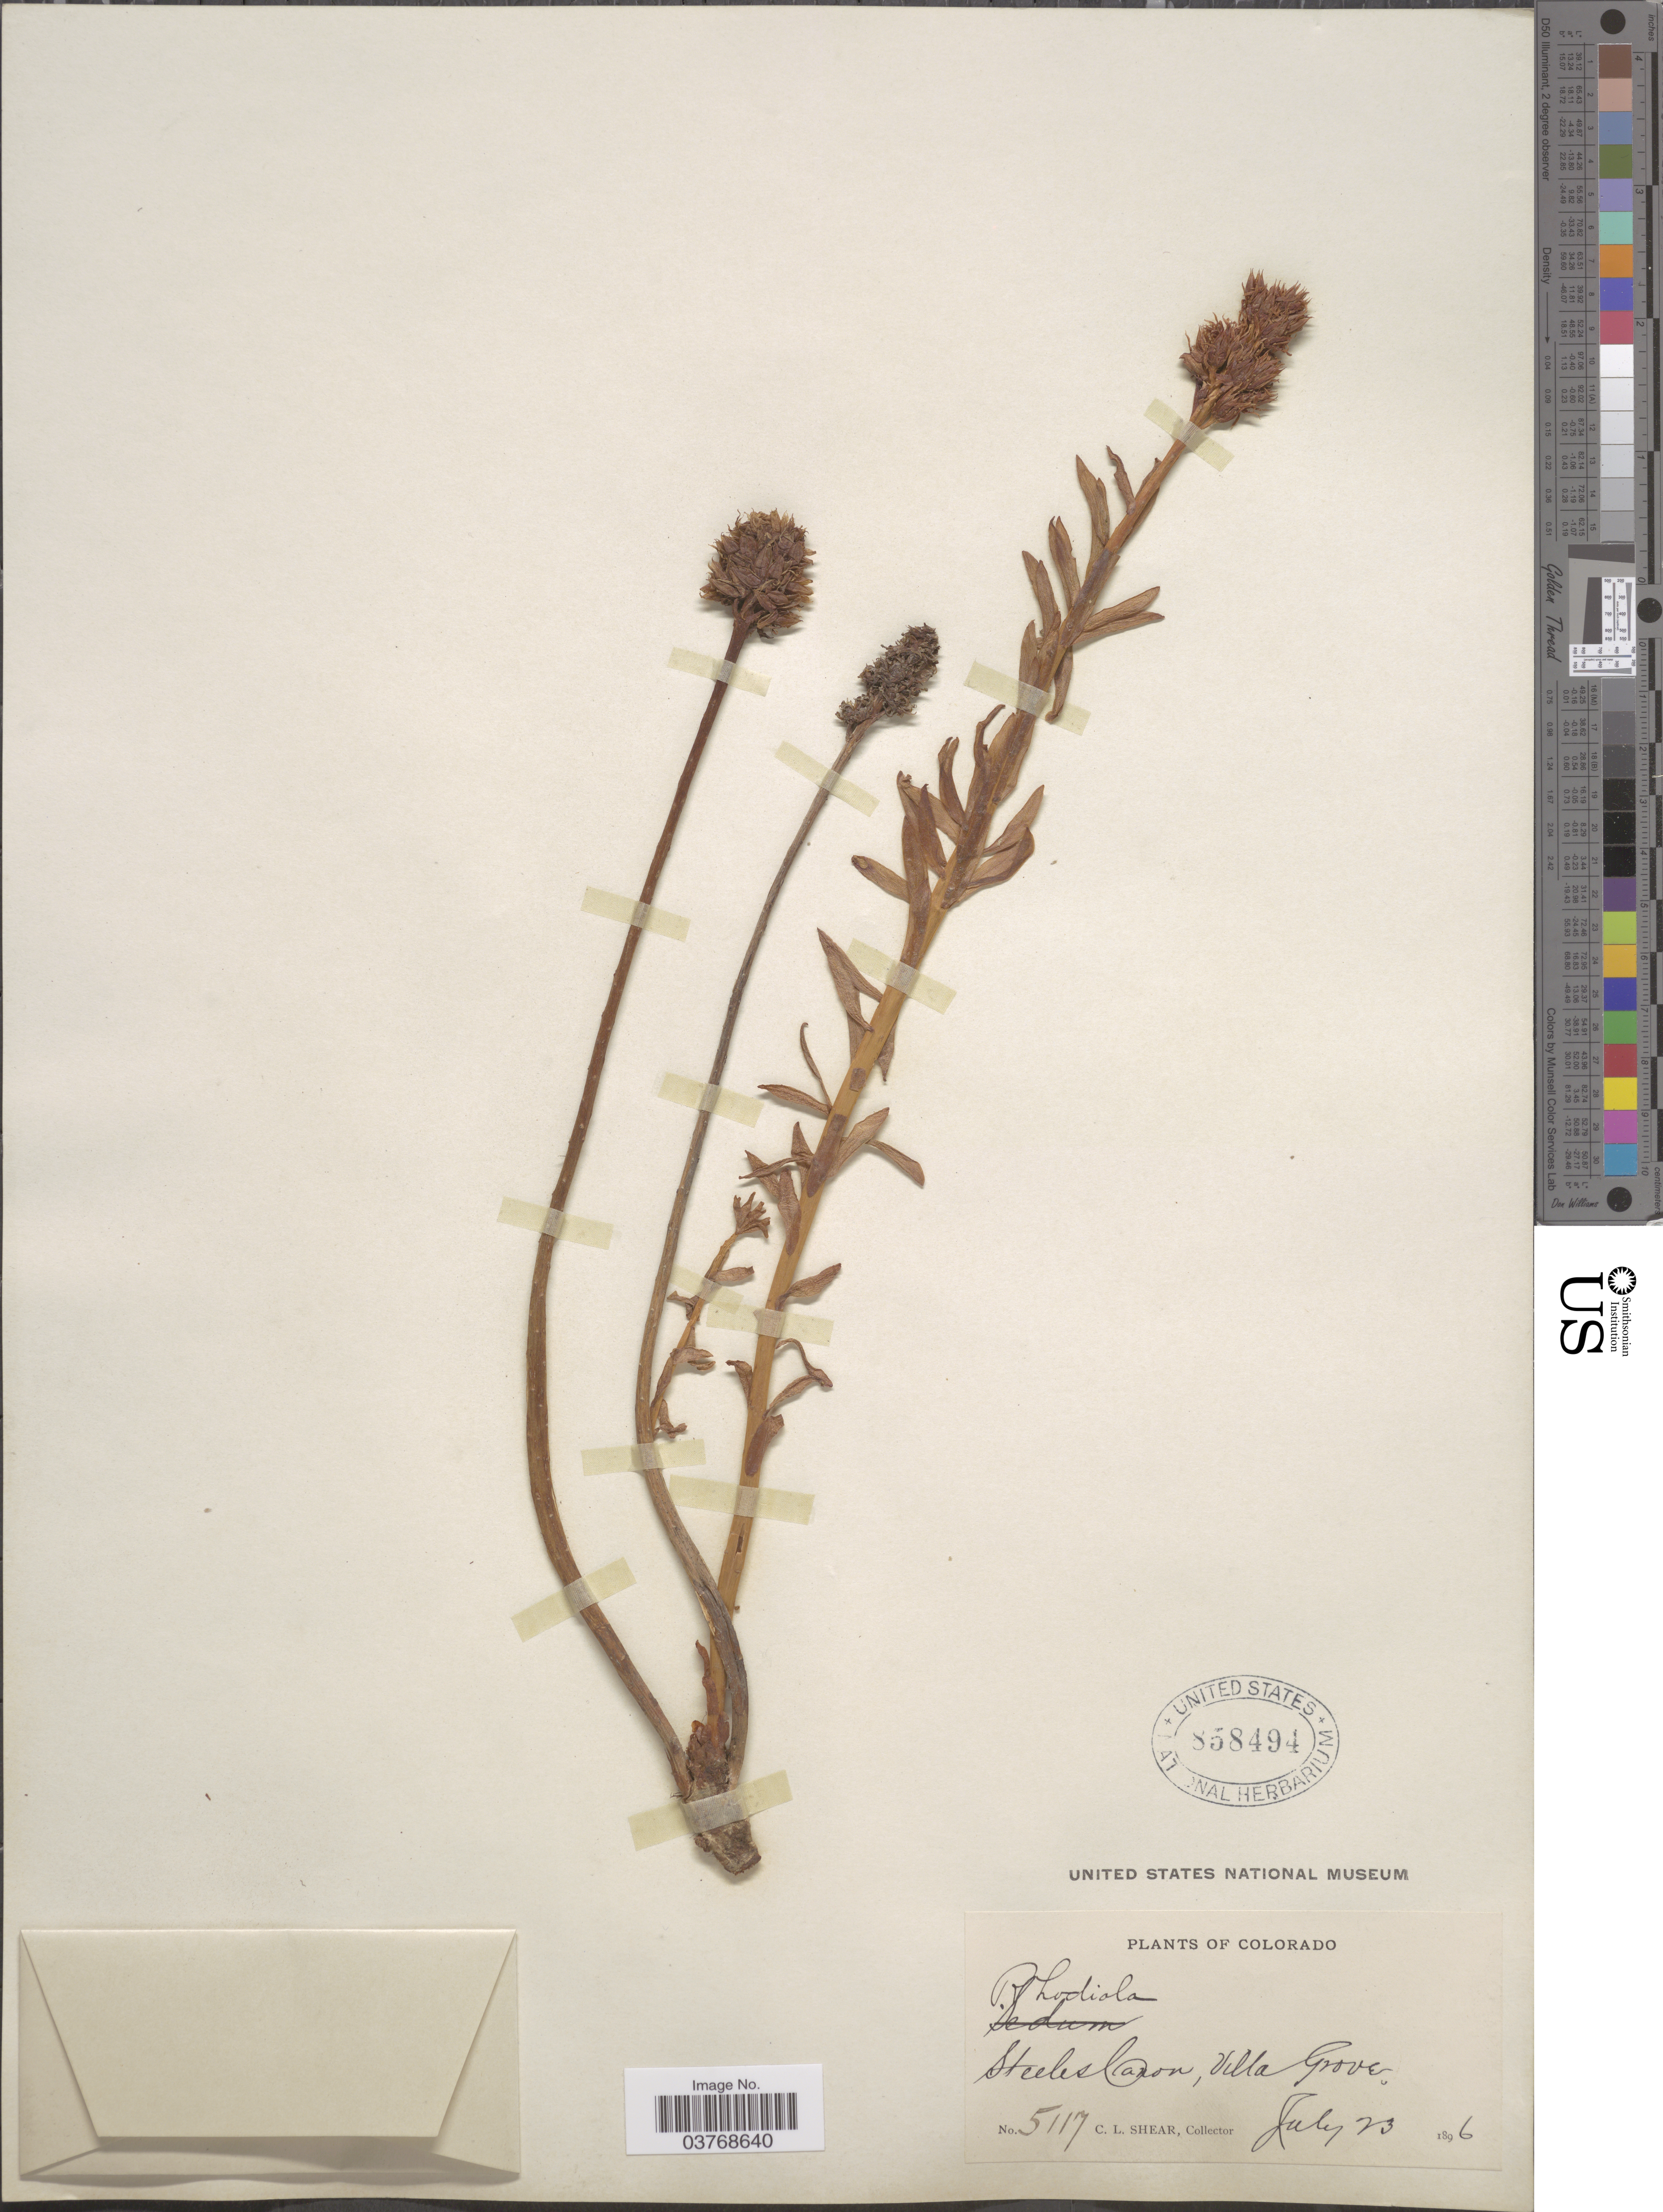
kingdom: Plantae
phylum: Tracheophyta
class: Magnoliopsida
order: Saxifragales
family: Crassulaceae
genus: Rhodiola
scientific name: Rhodiola rhodantha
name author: (A. Gray) H. Jacobsen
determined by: Strong, Mark T., (BOT), Smithsonian Institution - National Museum of Natural History (UNITED STATES)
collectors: C. L. Shear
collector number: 5117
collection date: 1896-07-23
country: United States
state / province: Colorado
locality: Steeles Canon, Villa Grove.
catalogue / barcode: US 858494